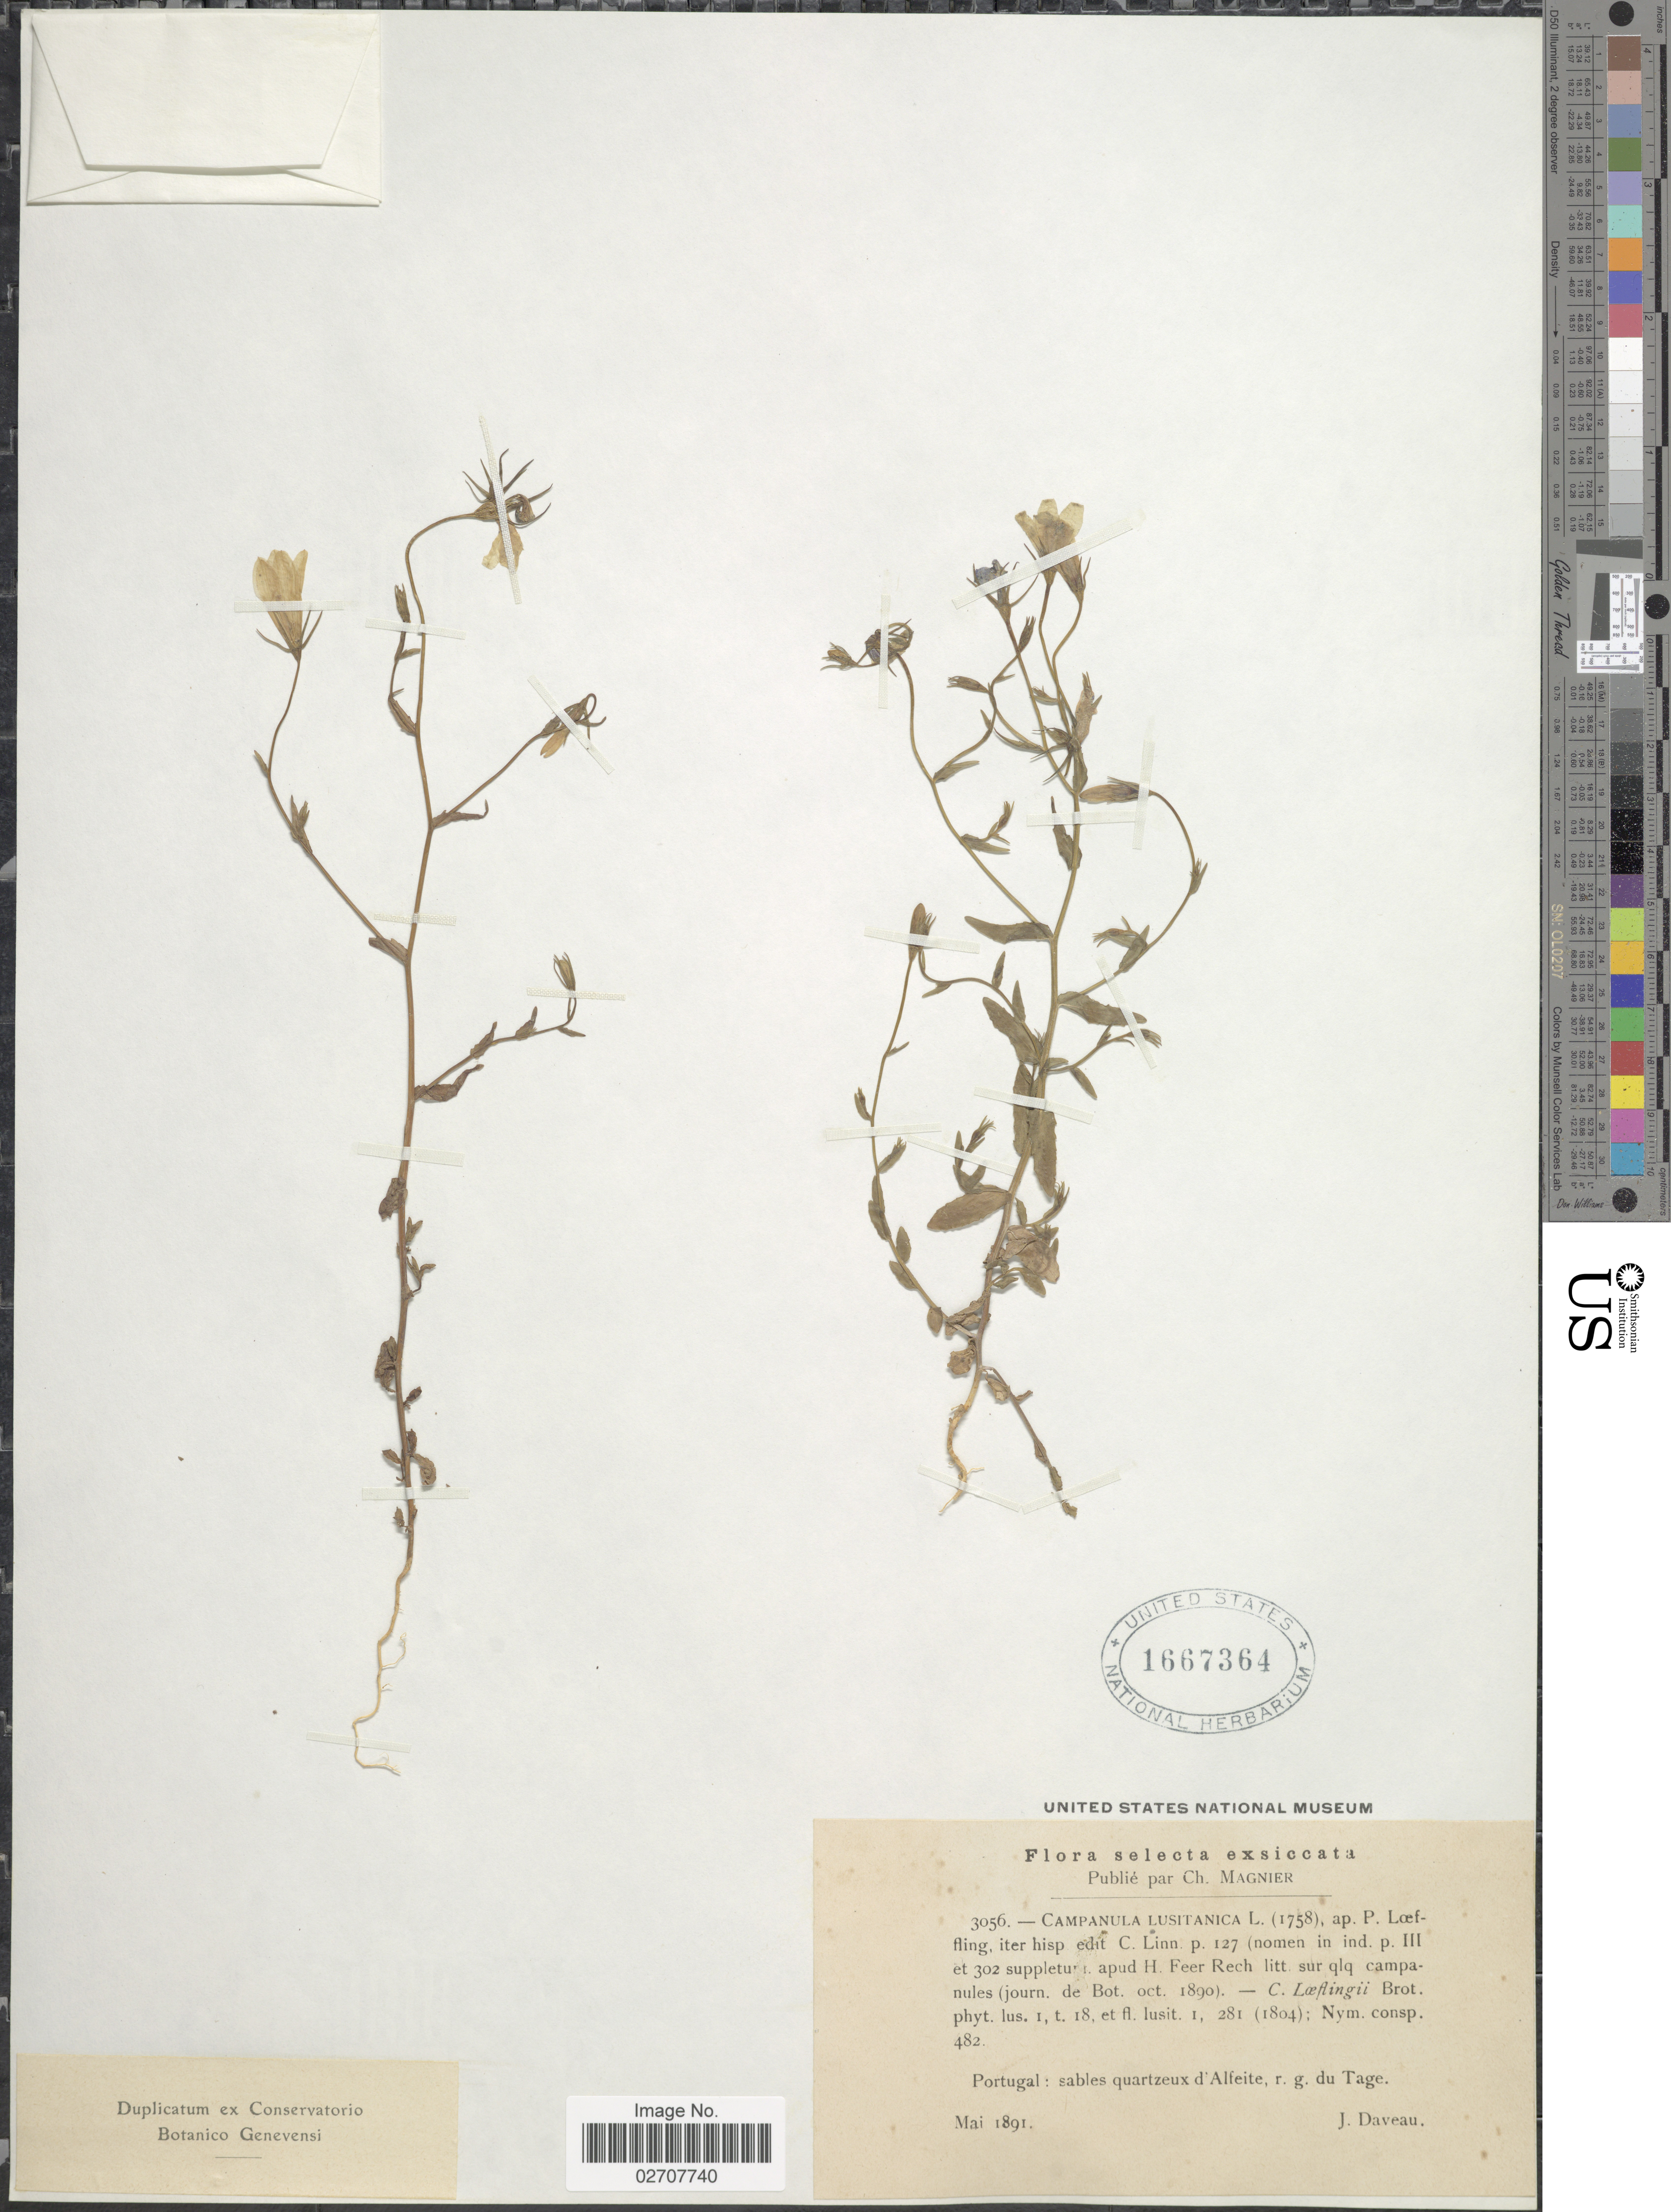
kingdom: Plantae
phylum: Tracheophyta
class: Magnoliopsida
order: Asterales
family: Campanulaceae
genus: Campanula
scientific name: Campanula lusitanica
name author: L.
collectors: J. Daveau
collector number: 3056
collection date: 1891-05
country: Portugal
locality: D'Alfeite, r. g. du Tage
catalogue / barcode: US 1667364